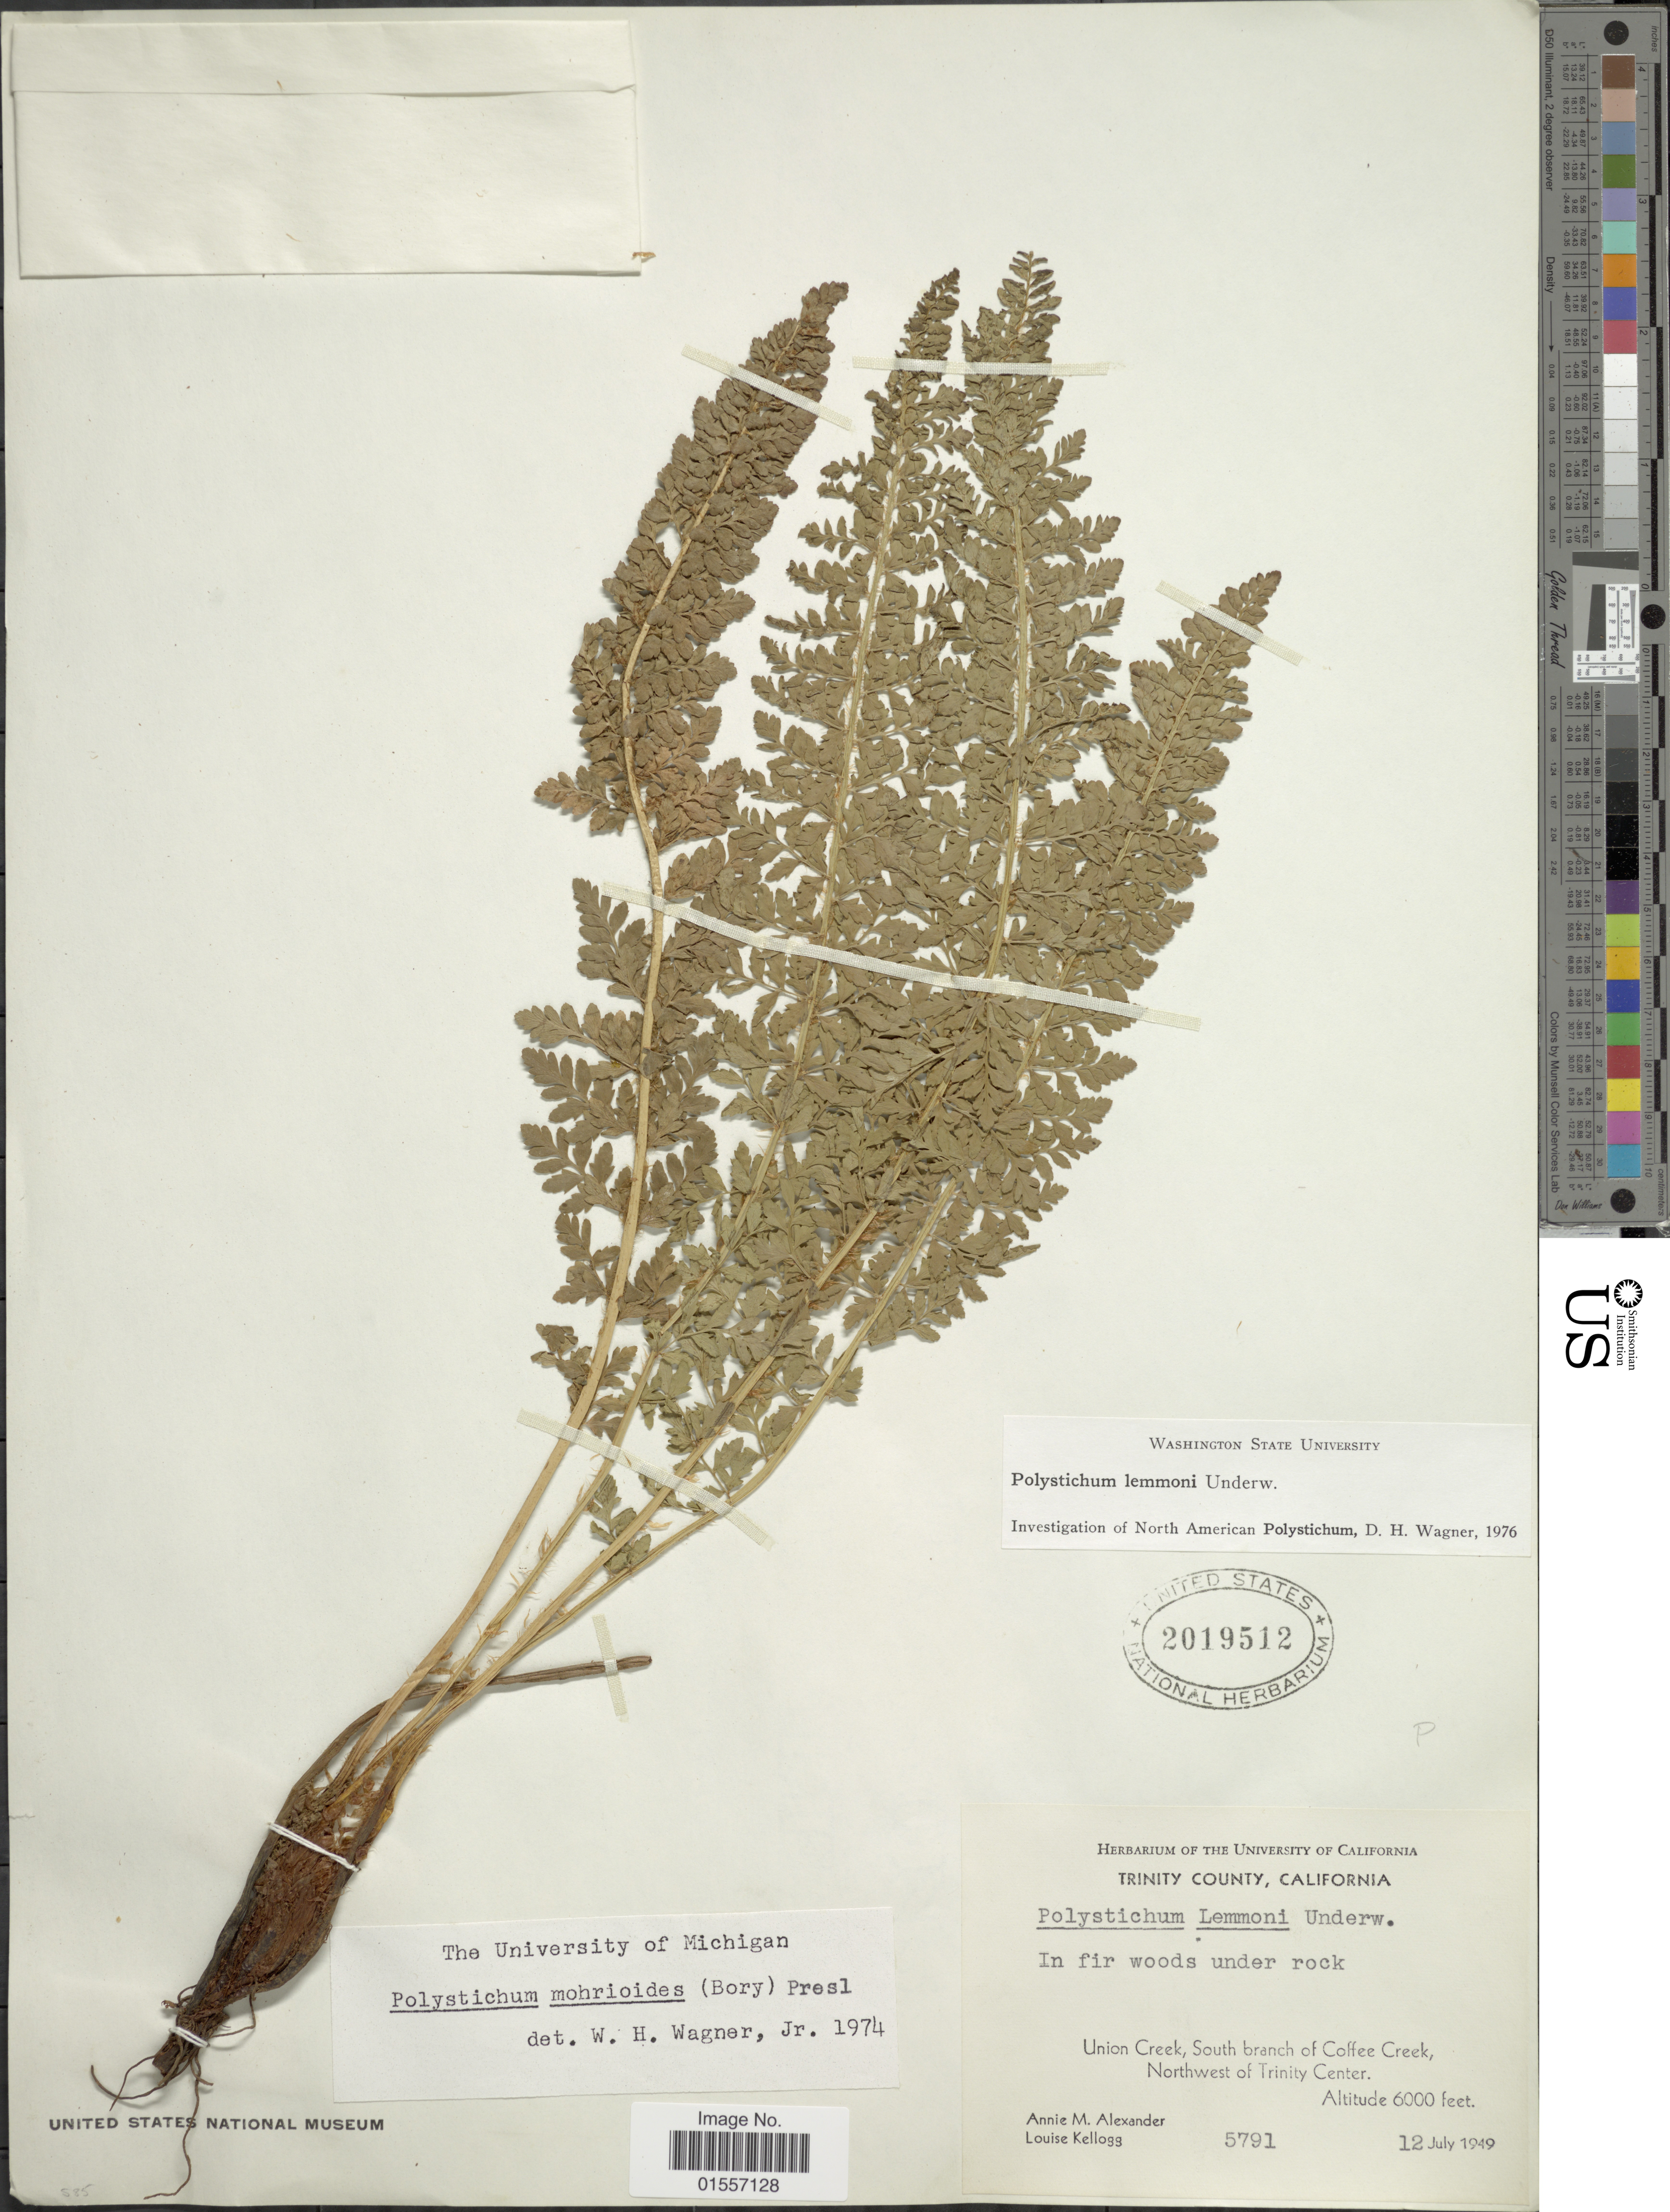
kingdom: Plantae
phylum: Tracheophyta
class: Polypodiopsida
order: Polypodiales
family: Dryopteridaceae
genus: Polystichum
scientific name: Polystichum lemmonii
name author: Underw.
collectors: A. M. Alexander & L. Kellogg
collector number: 5791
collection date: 1949-07-12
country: United States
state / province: California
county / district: Trinity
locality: Trinity County, In fir woods under rock, Union Creek, Southern branch of Coffee Creek, Northwest of Trinity Center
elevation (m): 1829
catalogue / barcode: US 2019512